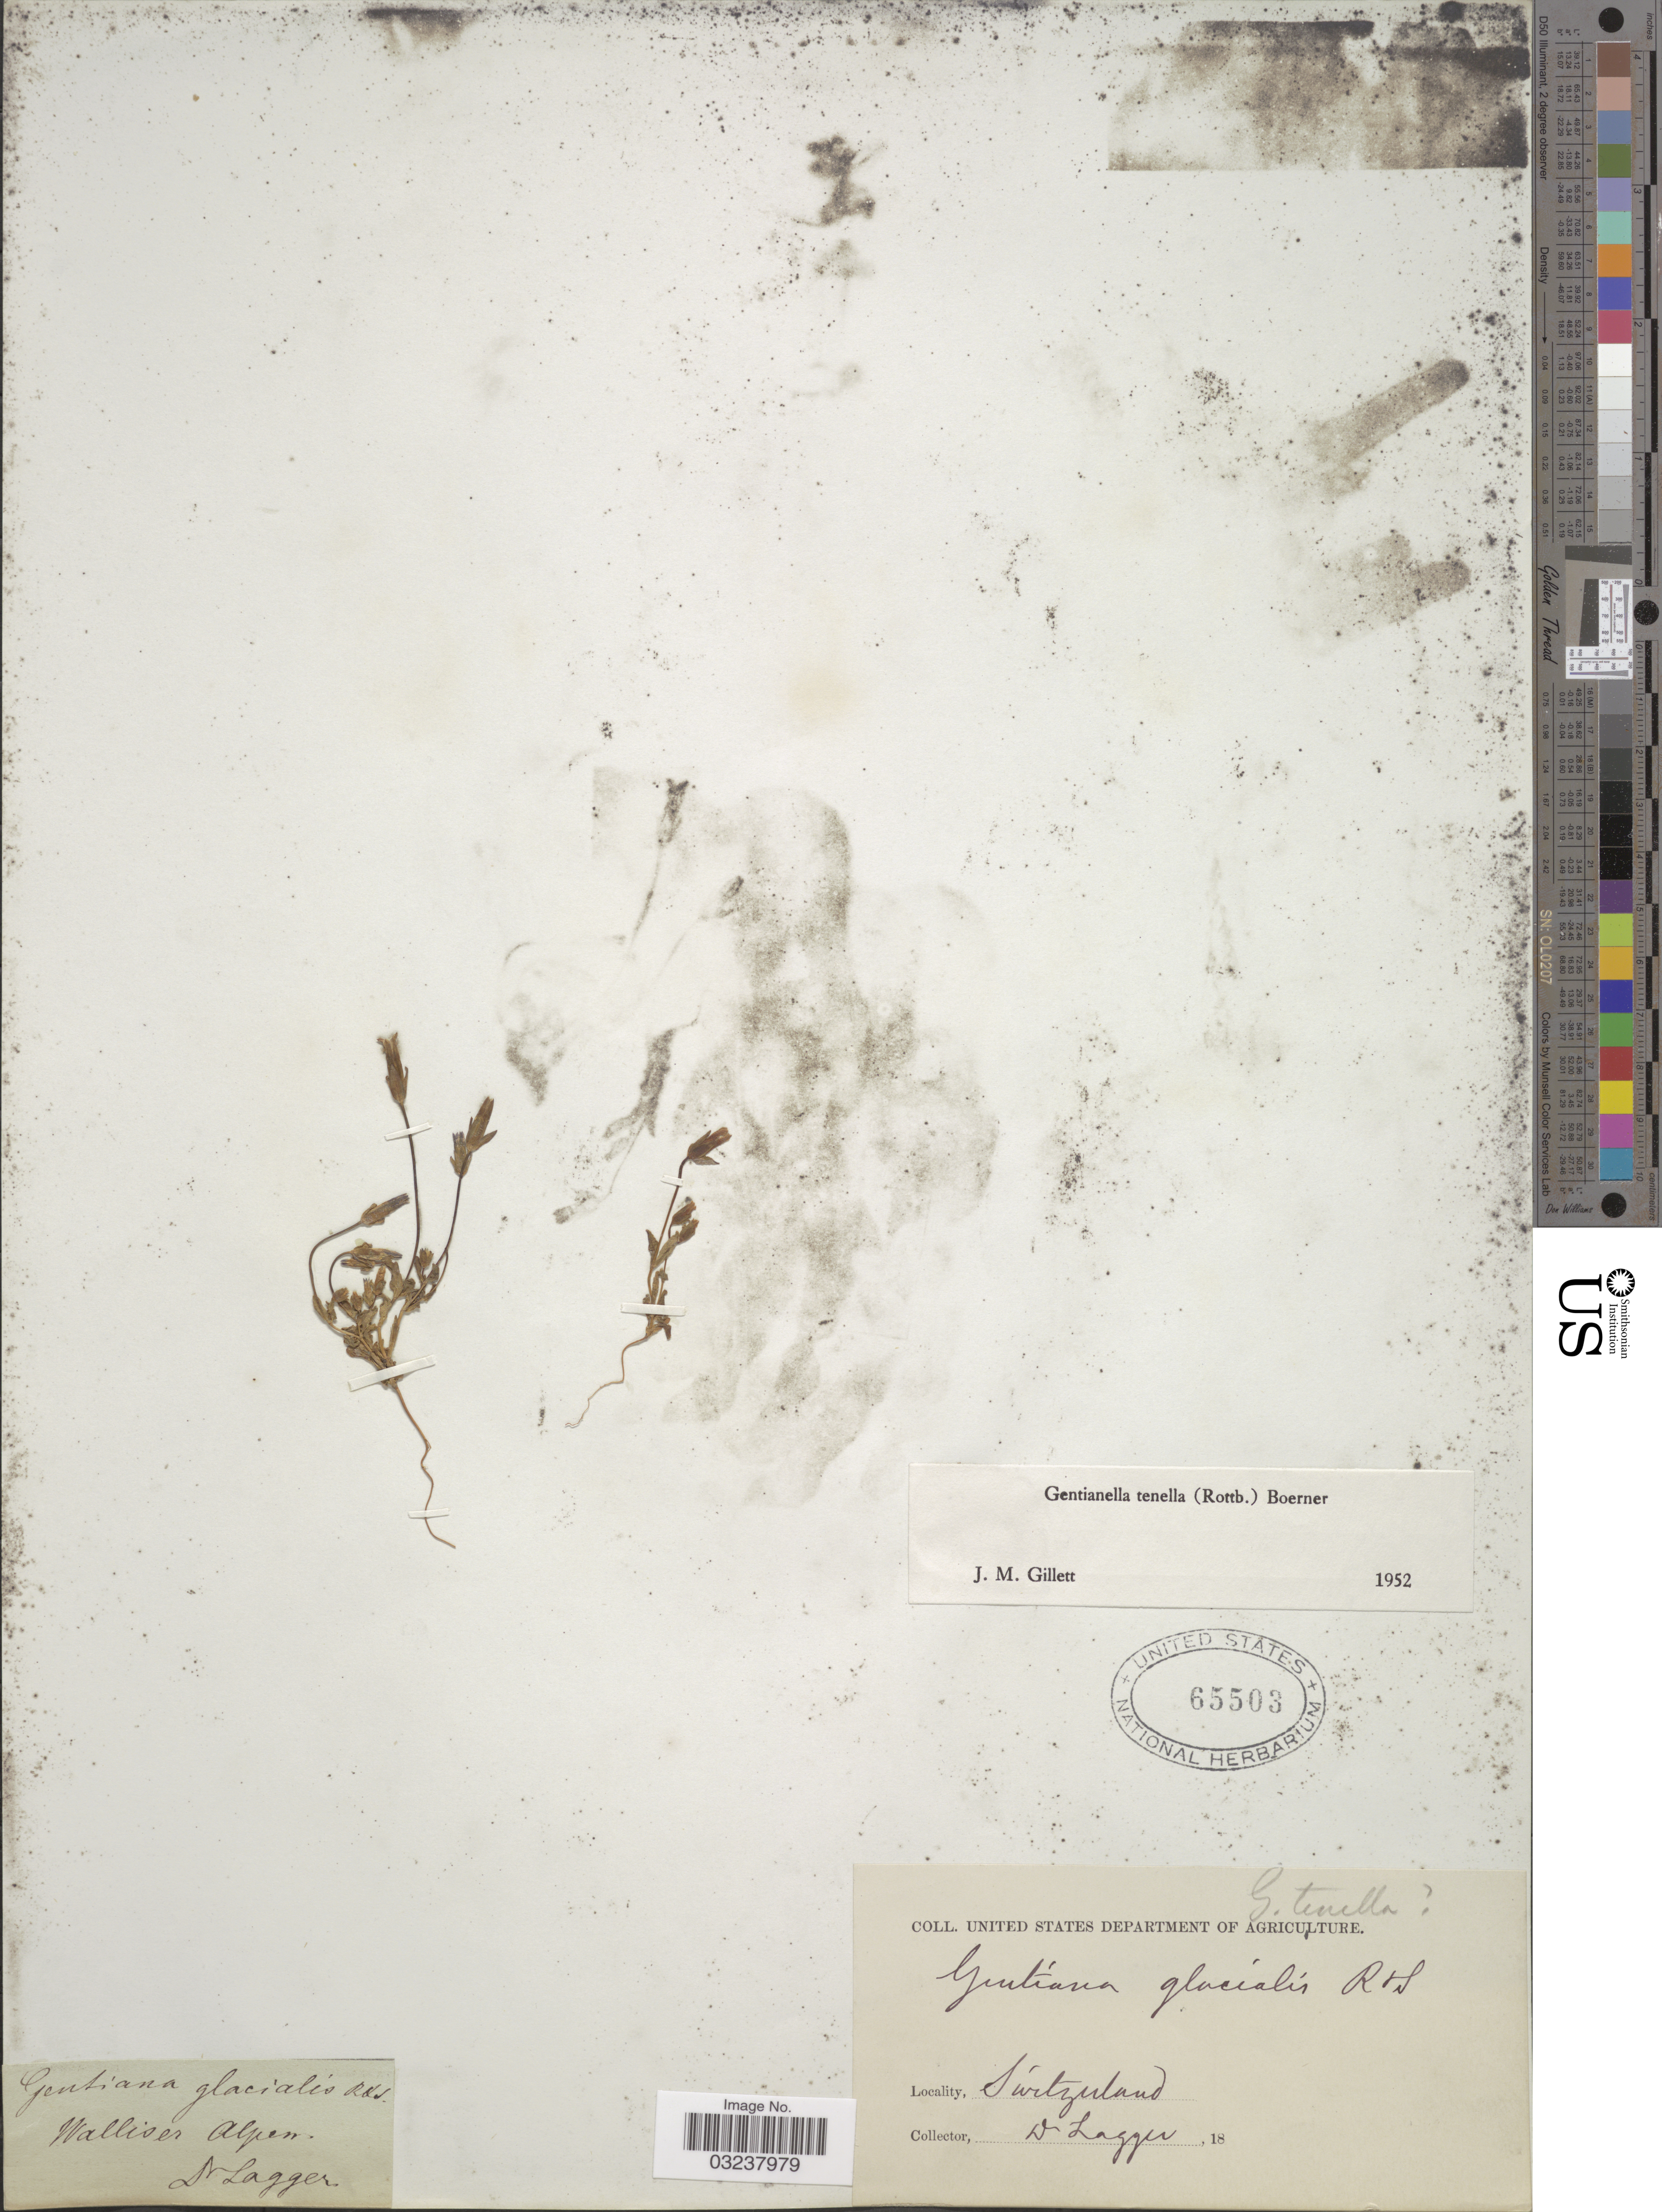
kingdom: Plantae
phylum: Tracheophyta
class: Magnoliopsida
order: Gentianales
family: Gentianaceae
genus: Gentianella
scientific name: Gentianella tenella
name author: (Rottb.) Börner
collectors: F. J. Lagger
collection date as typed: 18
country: Switzerland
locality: Wallisen Alpen.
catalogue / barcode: US 65503